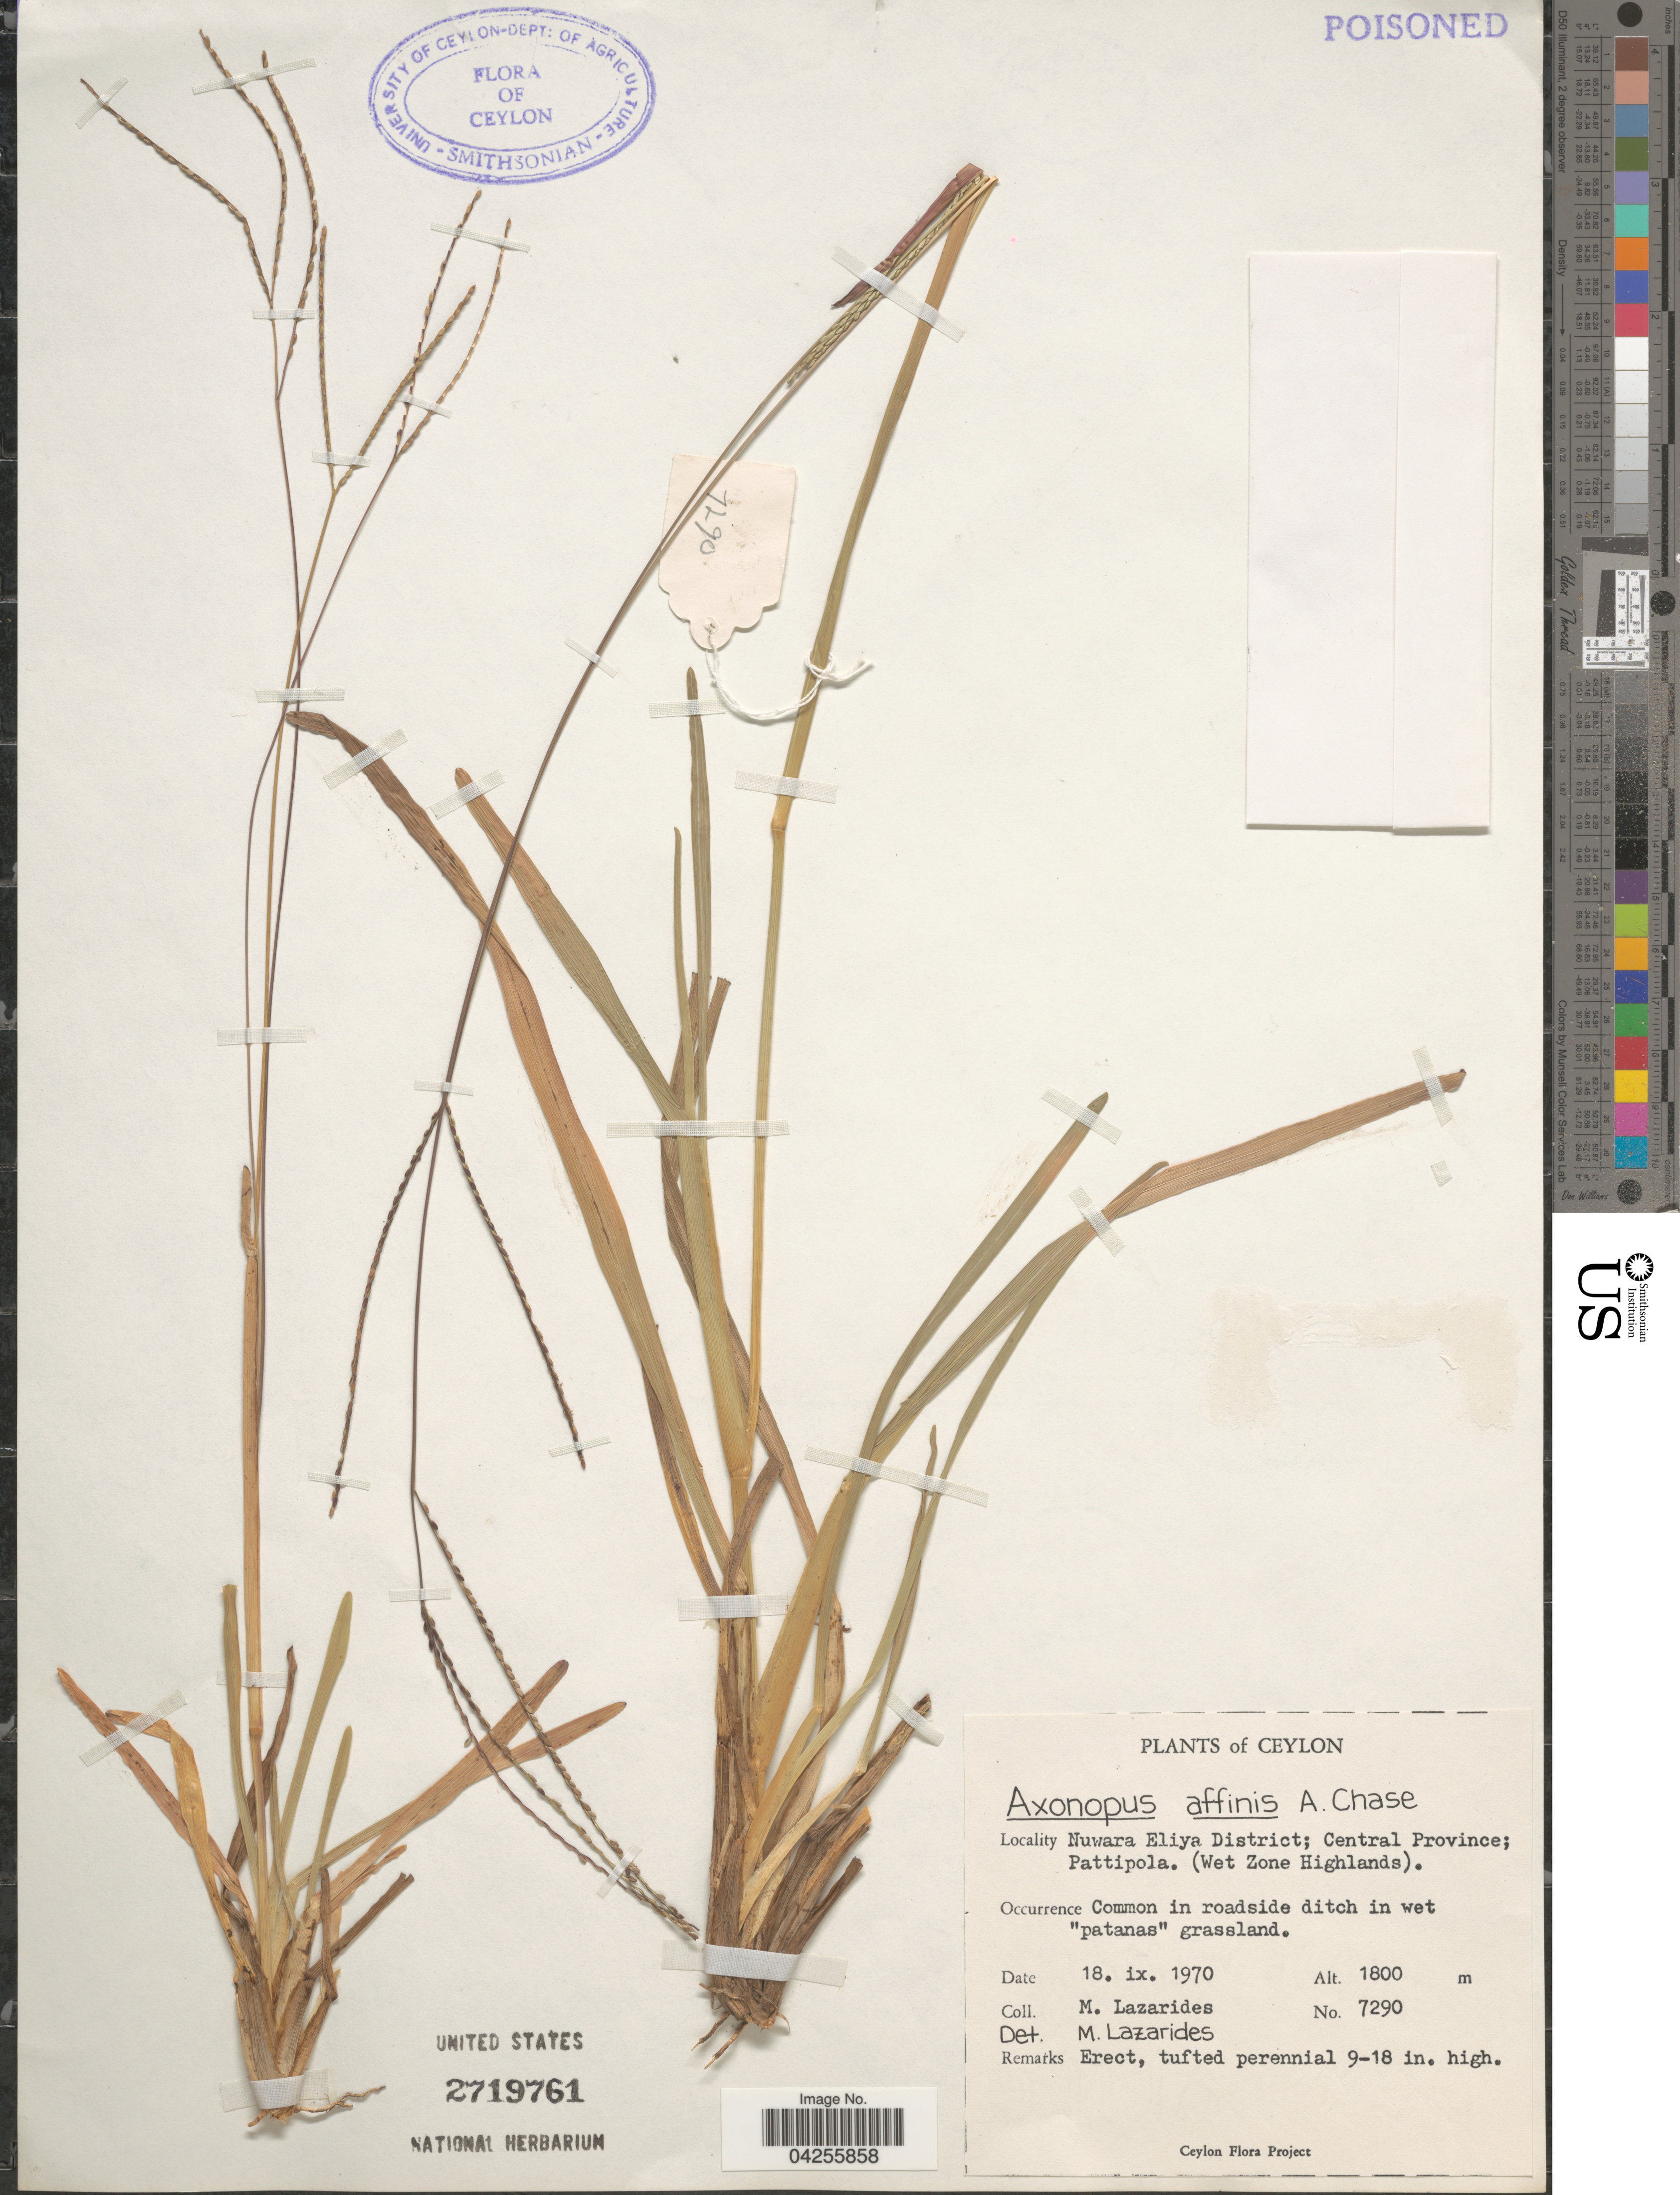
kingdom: Plantae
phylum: Tracheophyta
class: Liliopsida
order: Poales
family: Poaceae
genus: Axonopus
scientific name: Axonopus fissifolius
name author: (Raddi) Kuhlm.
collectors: M. Lazarides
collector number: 7290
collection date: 1970-09-18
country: Sri Lanka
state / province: Central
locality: Ceylon. Nuwara Eliya District; Pattipola. (Wet Zone Highlands). Common in roadside ditch in wet "patanas" grassland.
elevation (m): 1800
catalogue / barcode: US 2719761